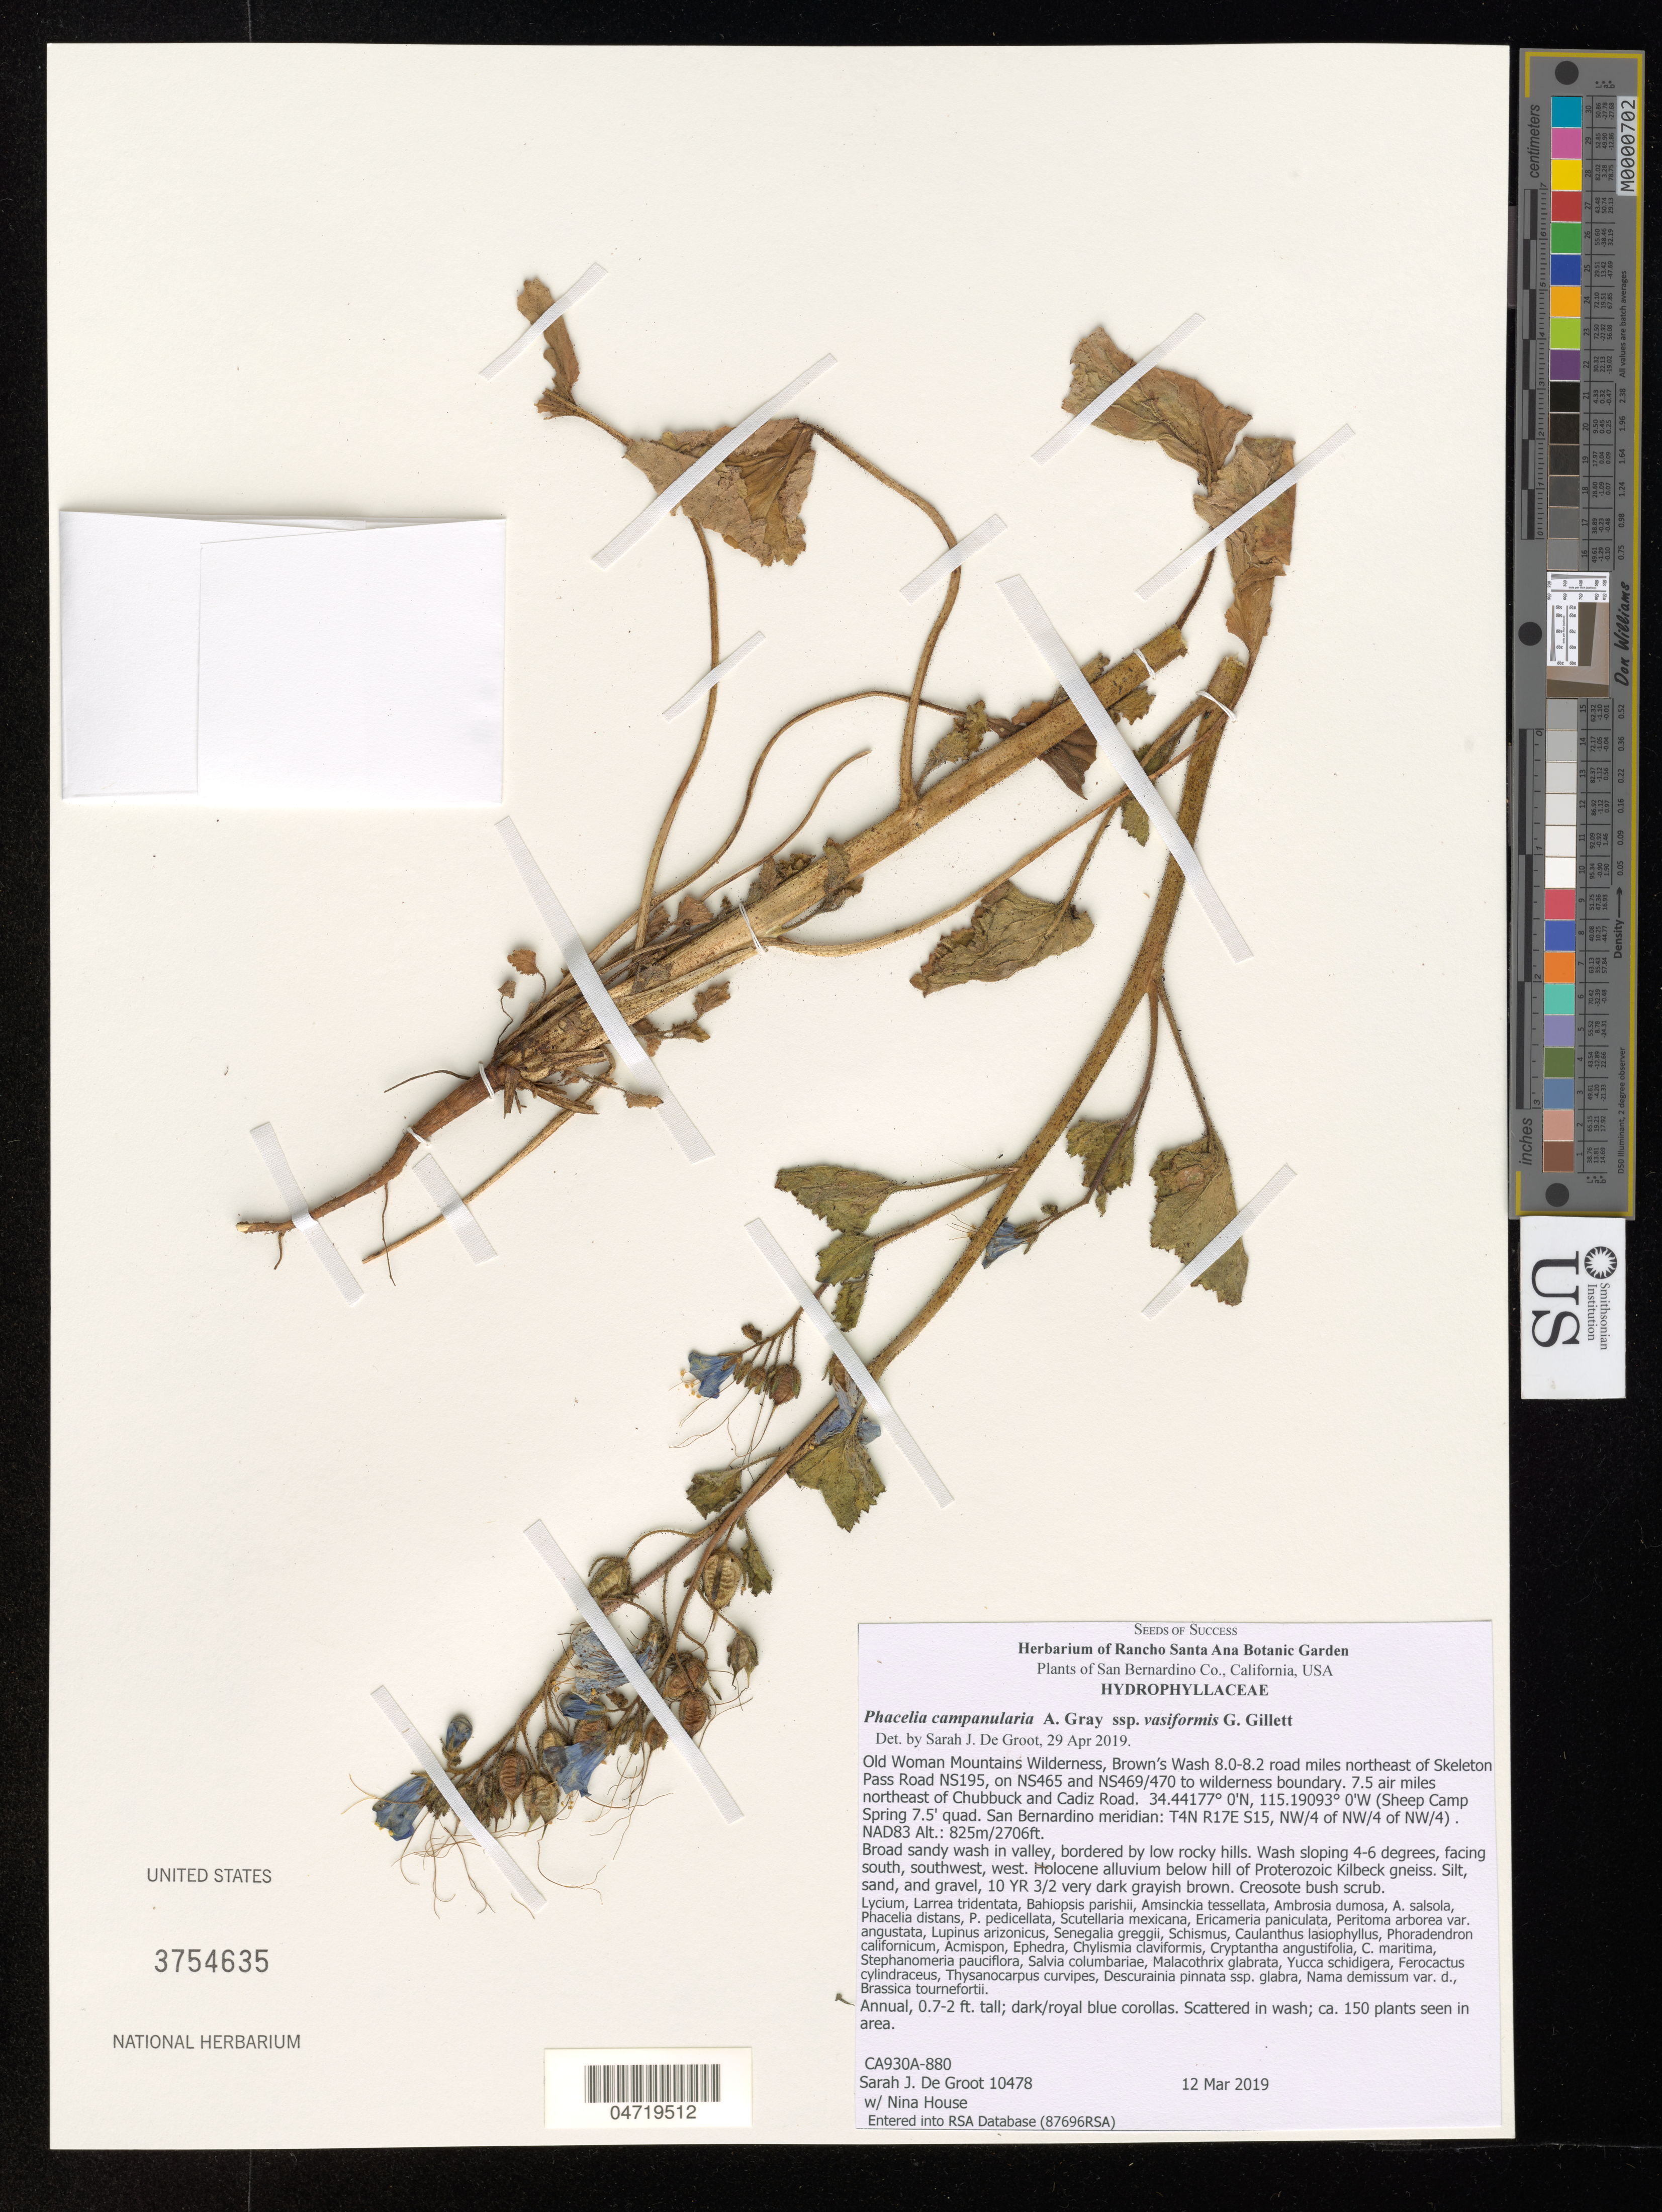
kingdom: Plantae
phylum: Tracheophyta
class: Magnoliopsida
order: Boraginales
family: Hydrophyllaceae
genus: Phacelia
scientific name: Phacelia campanularia subsp. vasiformis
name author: G.W. Gillett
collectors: S. De Groot & N. House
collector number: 10478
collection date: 2019-03-12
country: United States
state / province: California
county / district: San Bernardino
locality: San Bernardino Co. Old Woman Mountains Wilderness, Brown's Wash 8.0-8.2 road miles northeast of Skeleton Pass Road NS195, on NS465 and NS469/470 to wilderness boundary. 7.5 air miles northeast of Chubbuck and Cadiz Road. (Sheep Camp Spring 7.5' quad. San Bernardino meridian: T4N R17E S15, NW/4 of NW/4 of NW/4). NAD83.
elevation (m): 825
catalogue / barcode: US 3754635